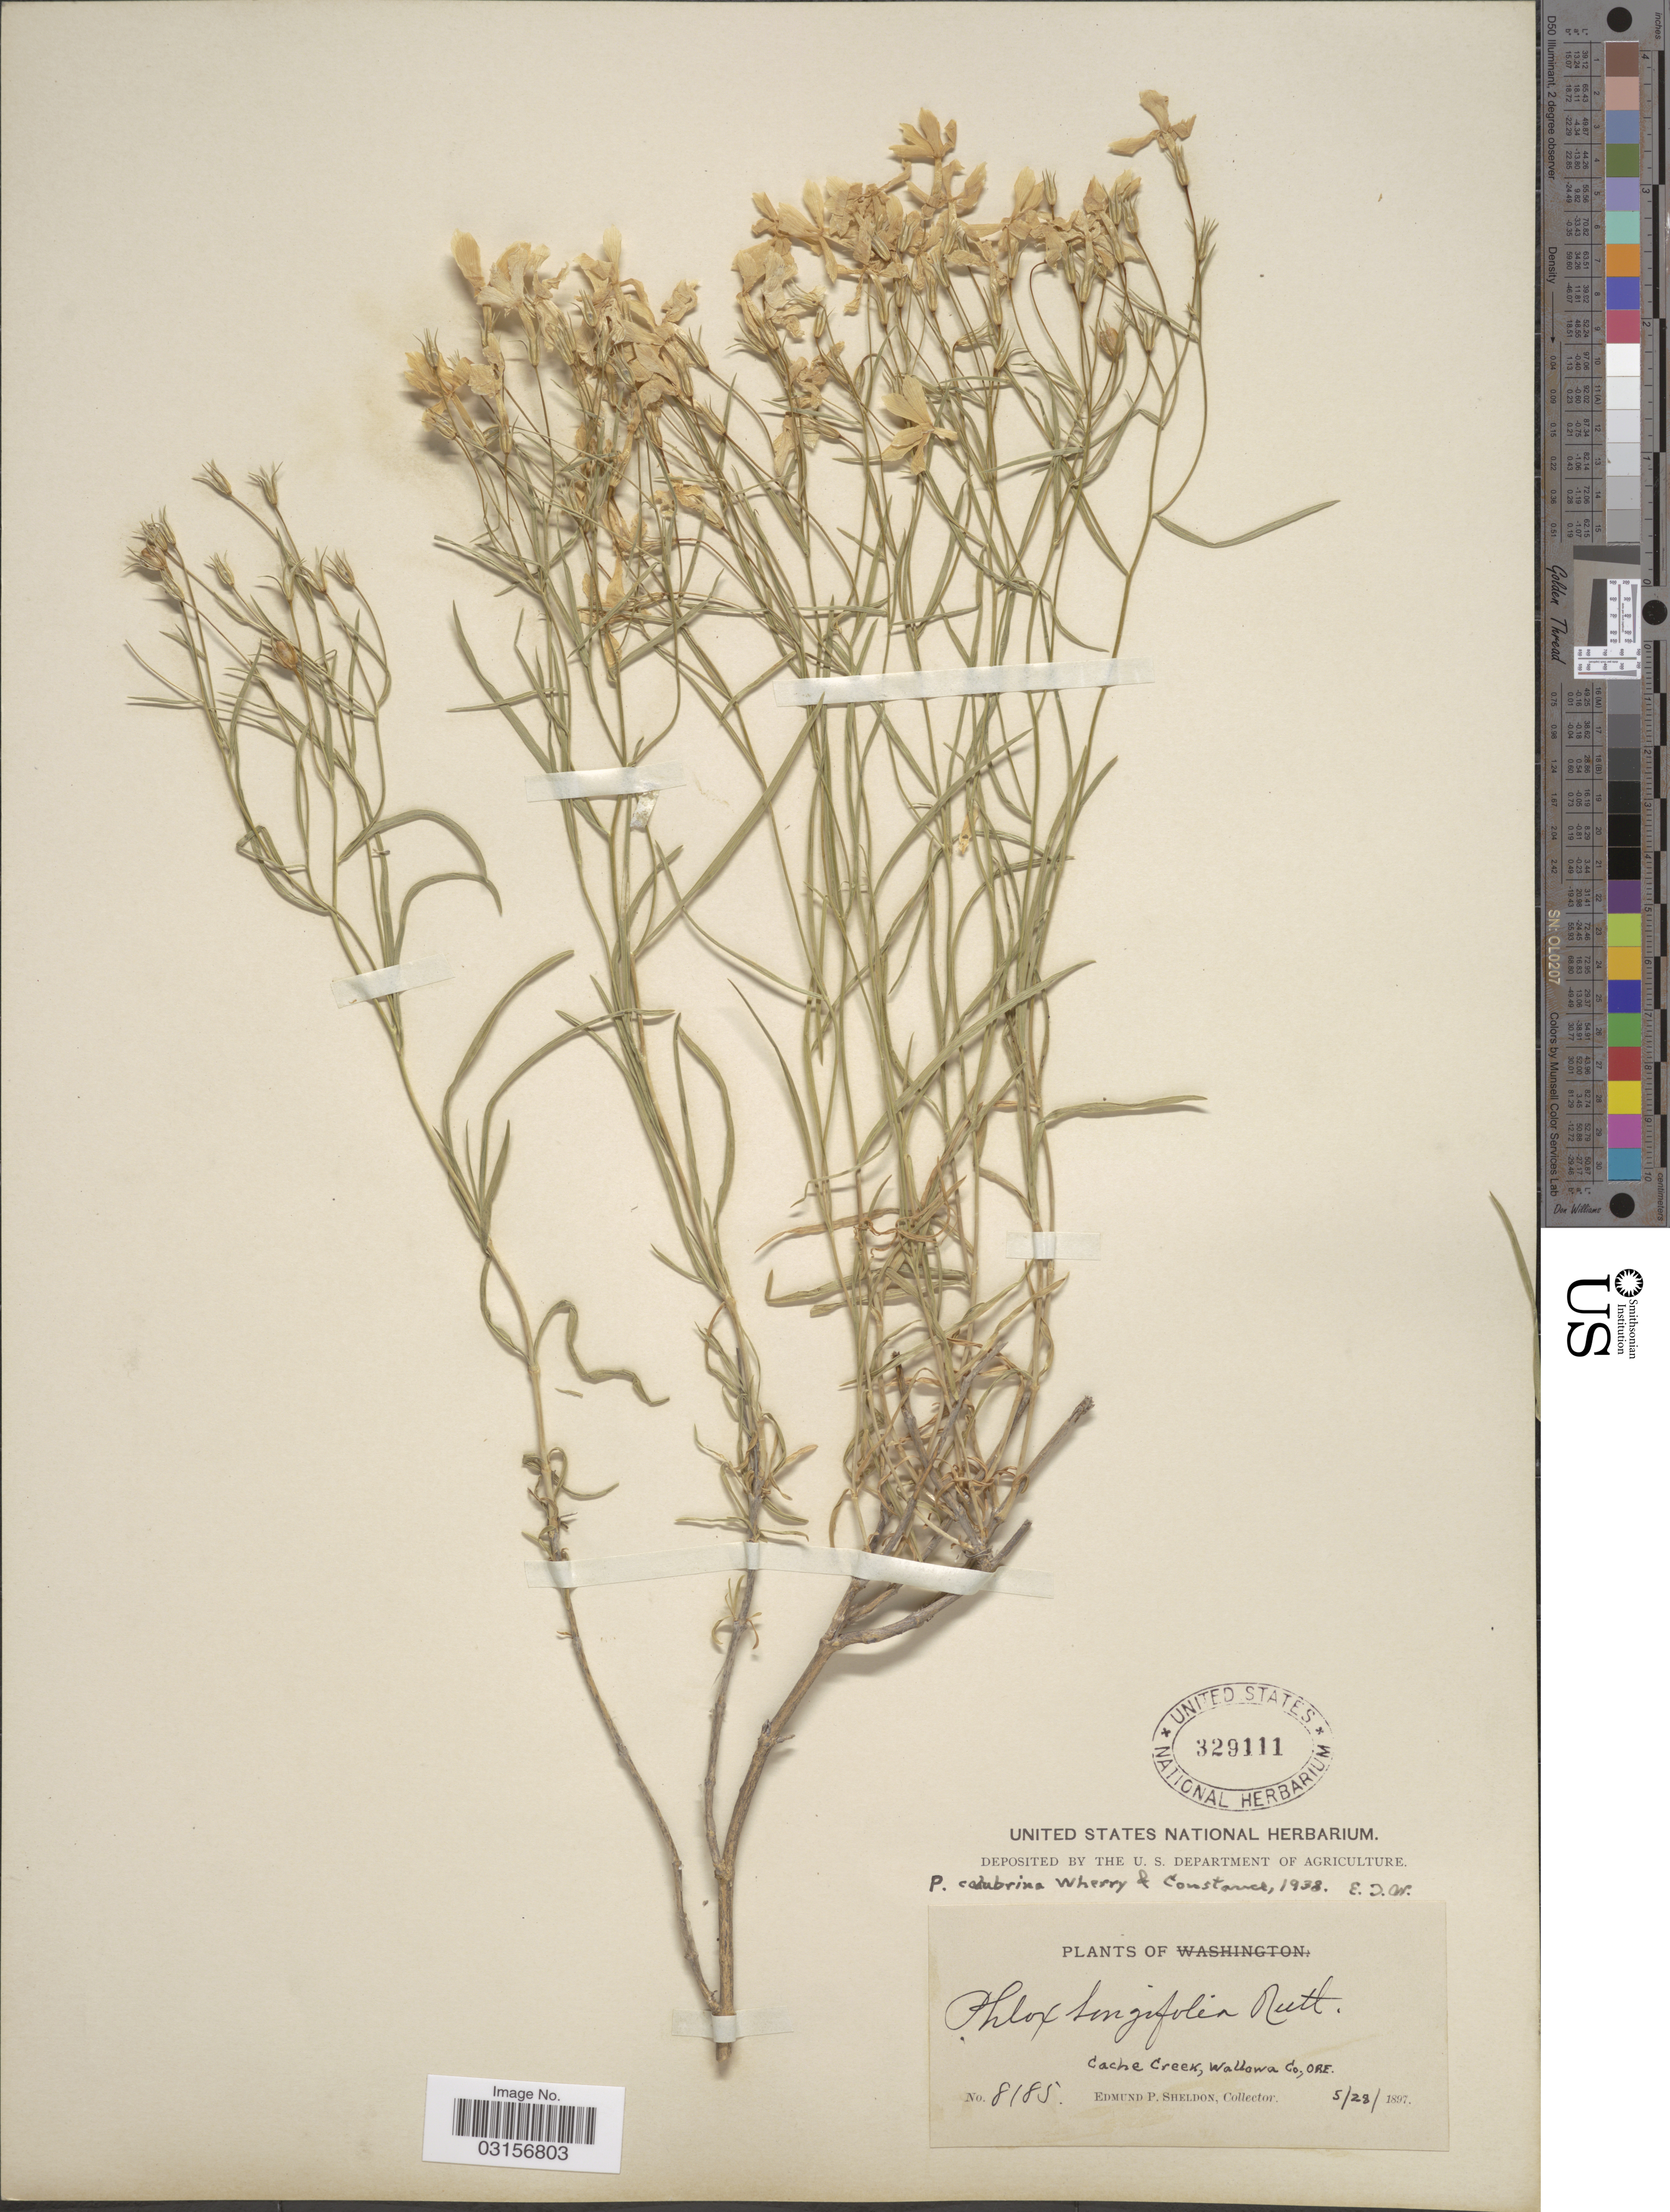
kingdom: Plantae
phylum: Tracheophyta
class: Magnoliopsida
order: Ericales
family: Polemoniaceae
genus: Phlox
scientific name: Phlox colubrina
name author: Wherry & Constance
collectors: E. P. Sheldon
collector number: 8185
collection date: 1897-05-28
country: United States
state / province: Oregon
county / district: Wallowa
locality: Cache Creek, Wallowa Co., Ore.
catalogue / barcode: US 329111